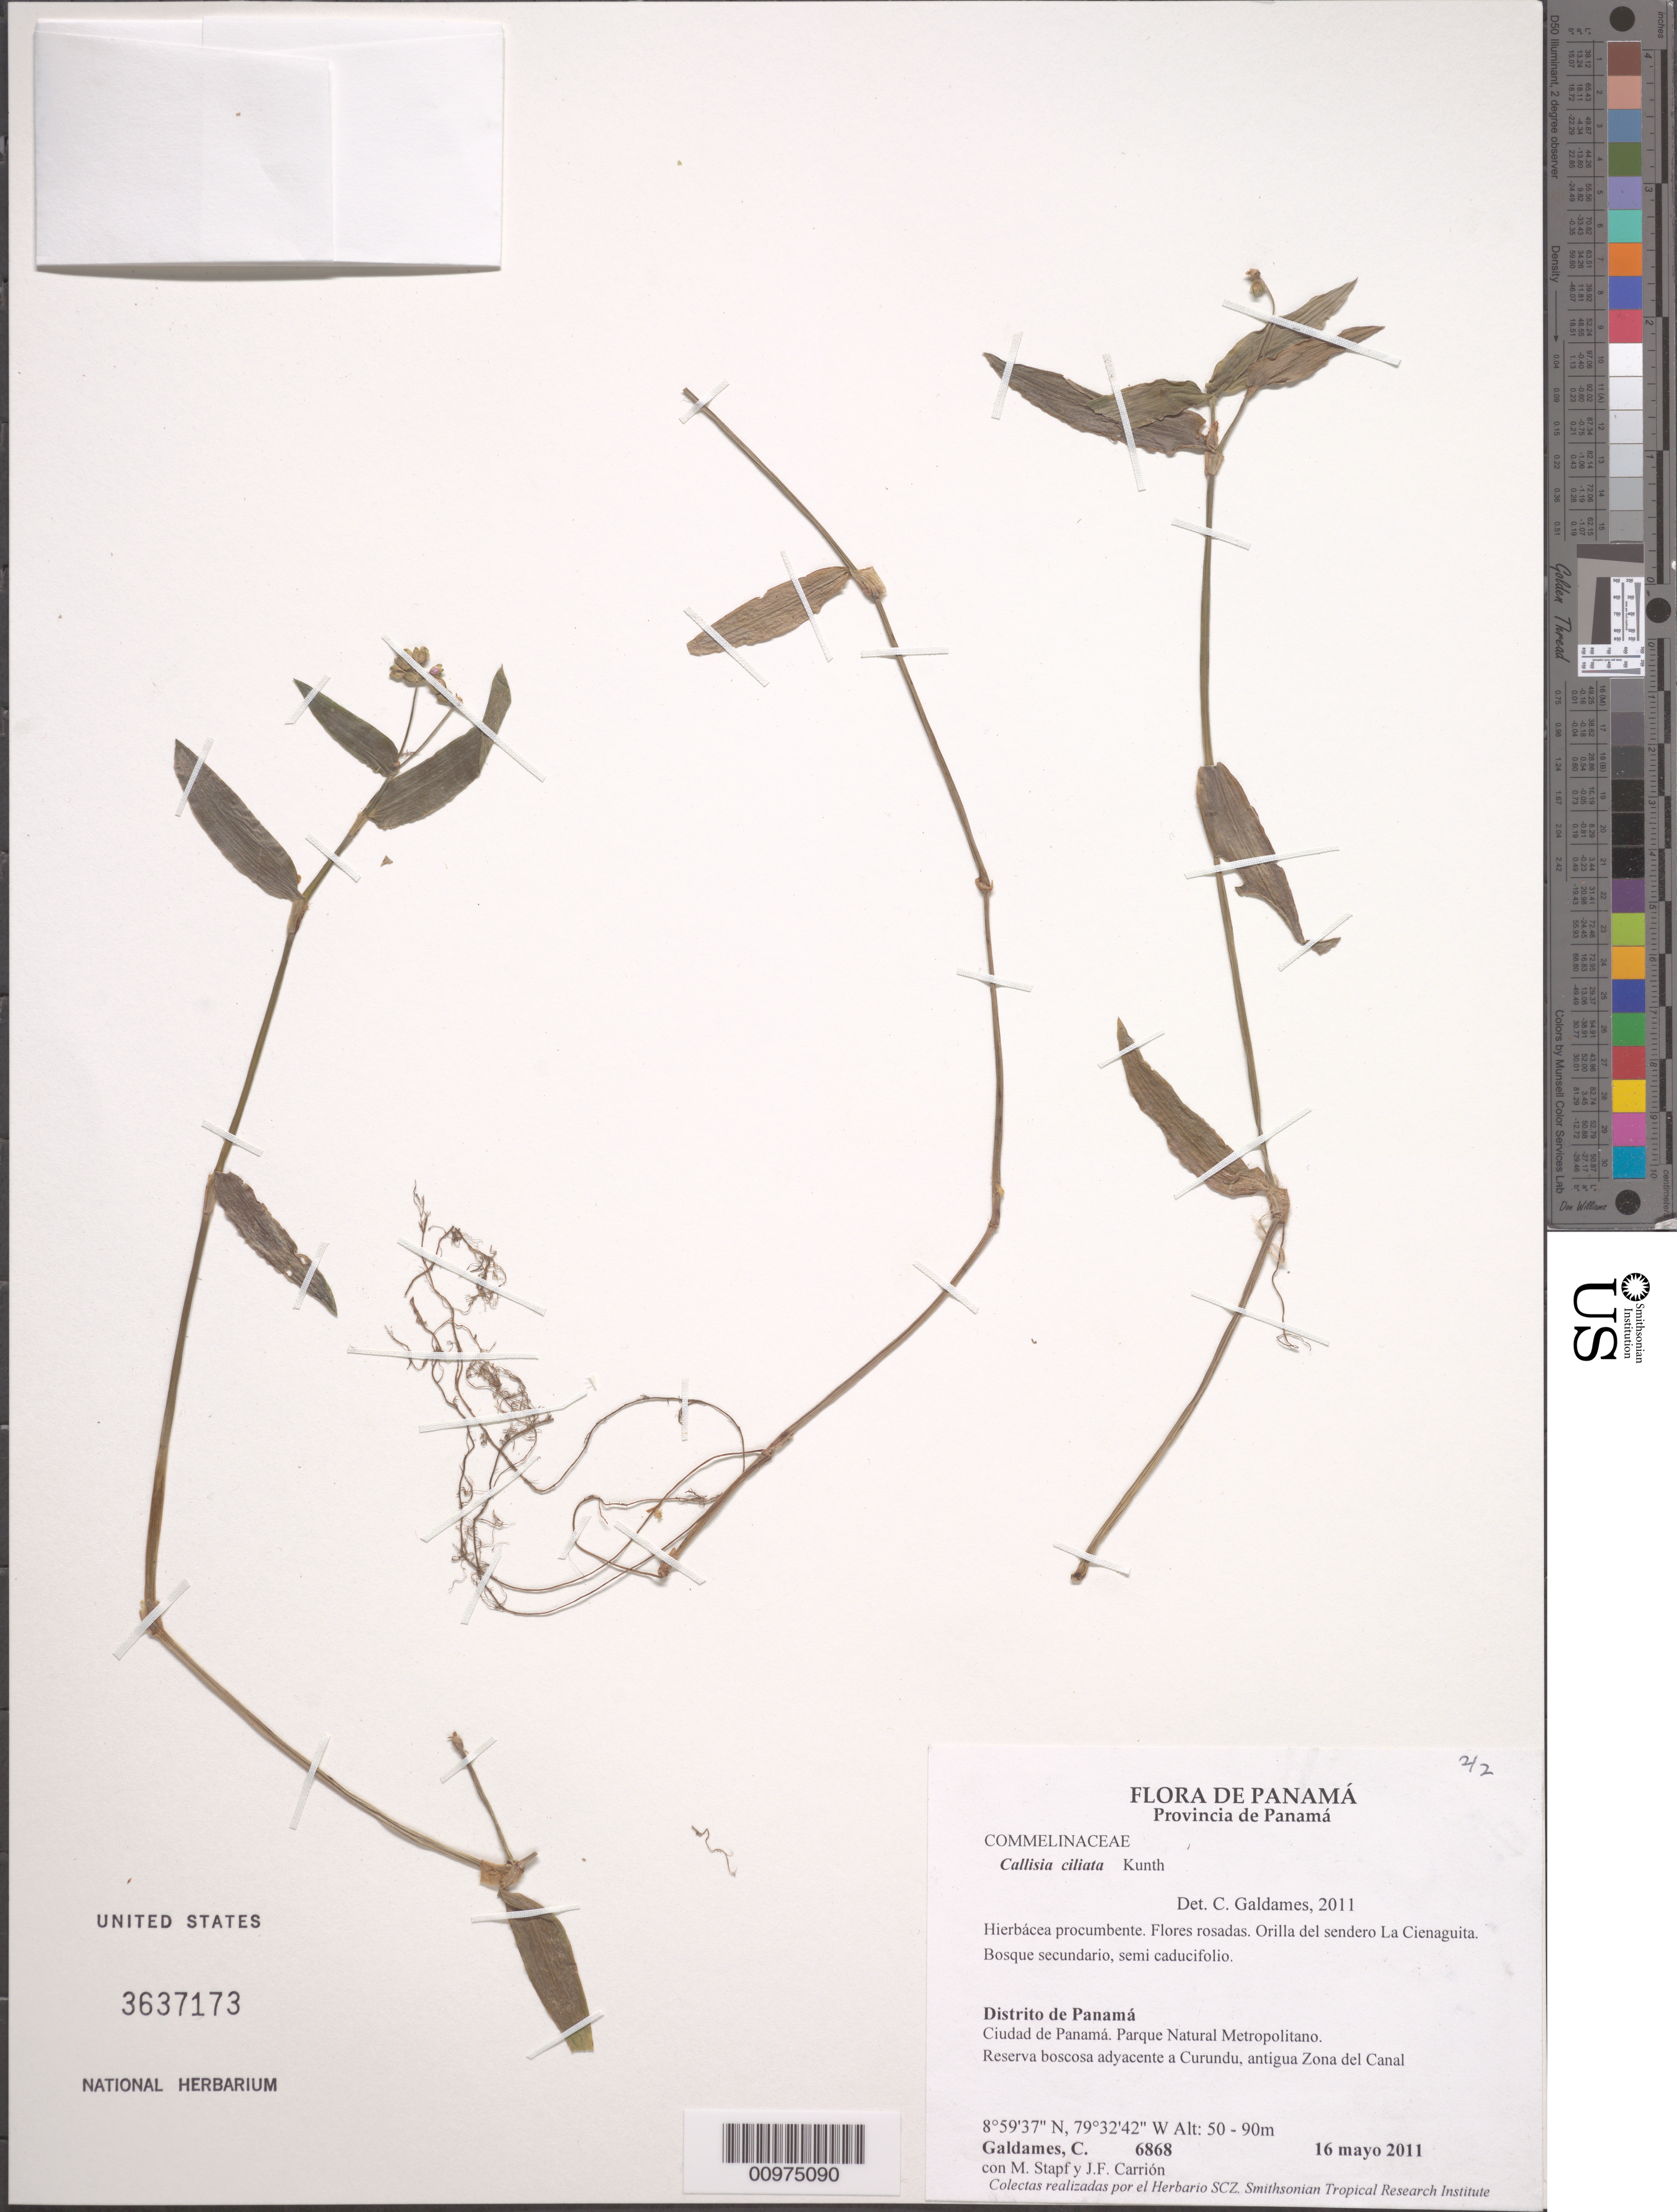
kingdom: Plantae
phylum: Tracheophyta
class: Liliopsida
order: Commelinales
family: Commelinaceae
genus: Callisia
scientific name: Callisia ciliata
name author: Kunth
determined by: Faden, Robert B., (US), Smithsonian Institution - National Museum of Natural History (UNITED STATES)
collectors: C. Galdames et al.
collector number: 6868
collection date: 2011-05-16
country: Panama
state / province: Panamá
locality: Ciudad de Panamá. Parque Natural Metropolitano. Reserva boscosa adyacente a Curundu, antigua Zona del Canal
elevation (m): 50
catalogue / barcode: US 3637173